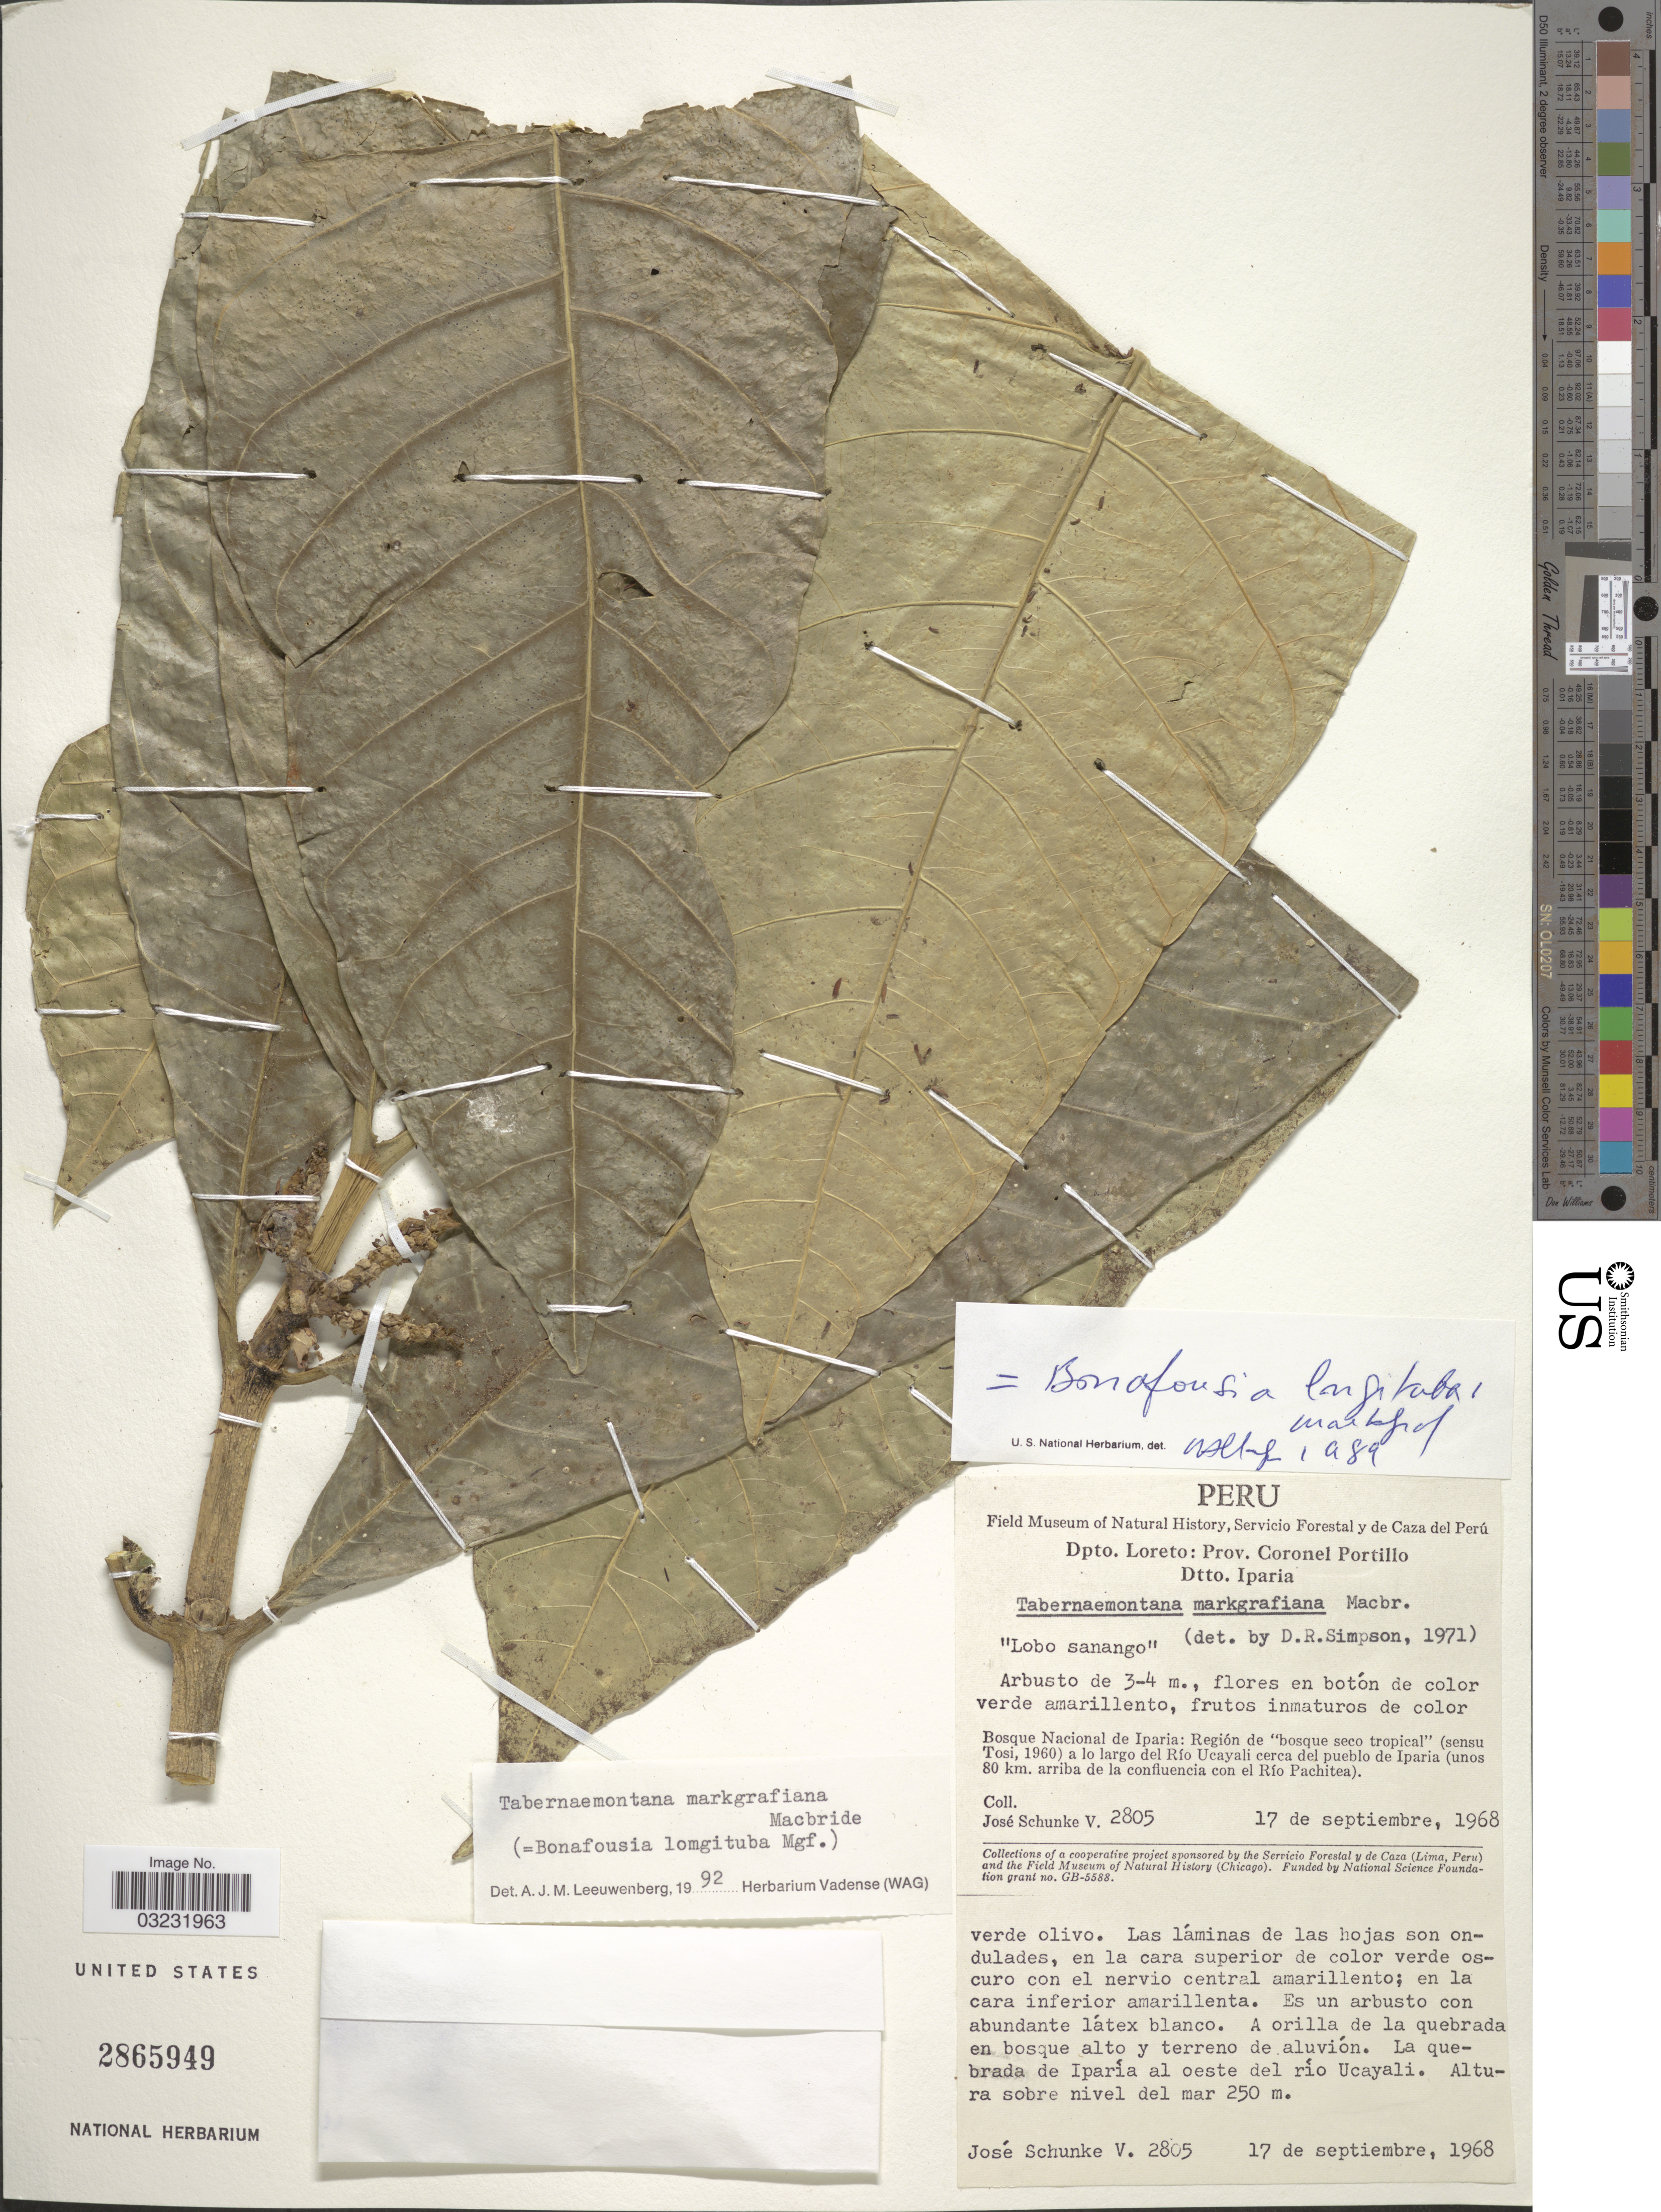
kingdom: Plantae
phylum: Tracheophyta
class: Magnoliopsida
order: Gentianales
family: Apocynaceae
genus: Tabernaemontana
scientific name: Tabernaemontana markgrafiana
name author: J.F. Macbr.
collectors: J. Schunke Vigo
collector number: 2805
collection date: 1968-09-17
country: Peru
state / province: Loreto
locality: Dpto. Loreto: Prov. Coronel Portillo. Dtto. Iparia. Bosque Nacional de Iparia: Región de "bosque seco tropical" (sensu Tosi, 1960) a lo largo del Rí Ucayali cerca del pueblo de Iparia (unos 80 km. arriba de la confluencia con el Río Pachitea). La quebrada de Iparía al oeste del río Ucayali.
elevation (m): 250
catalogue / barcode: US 2865949